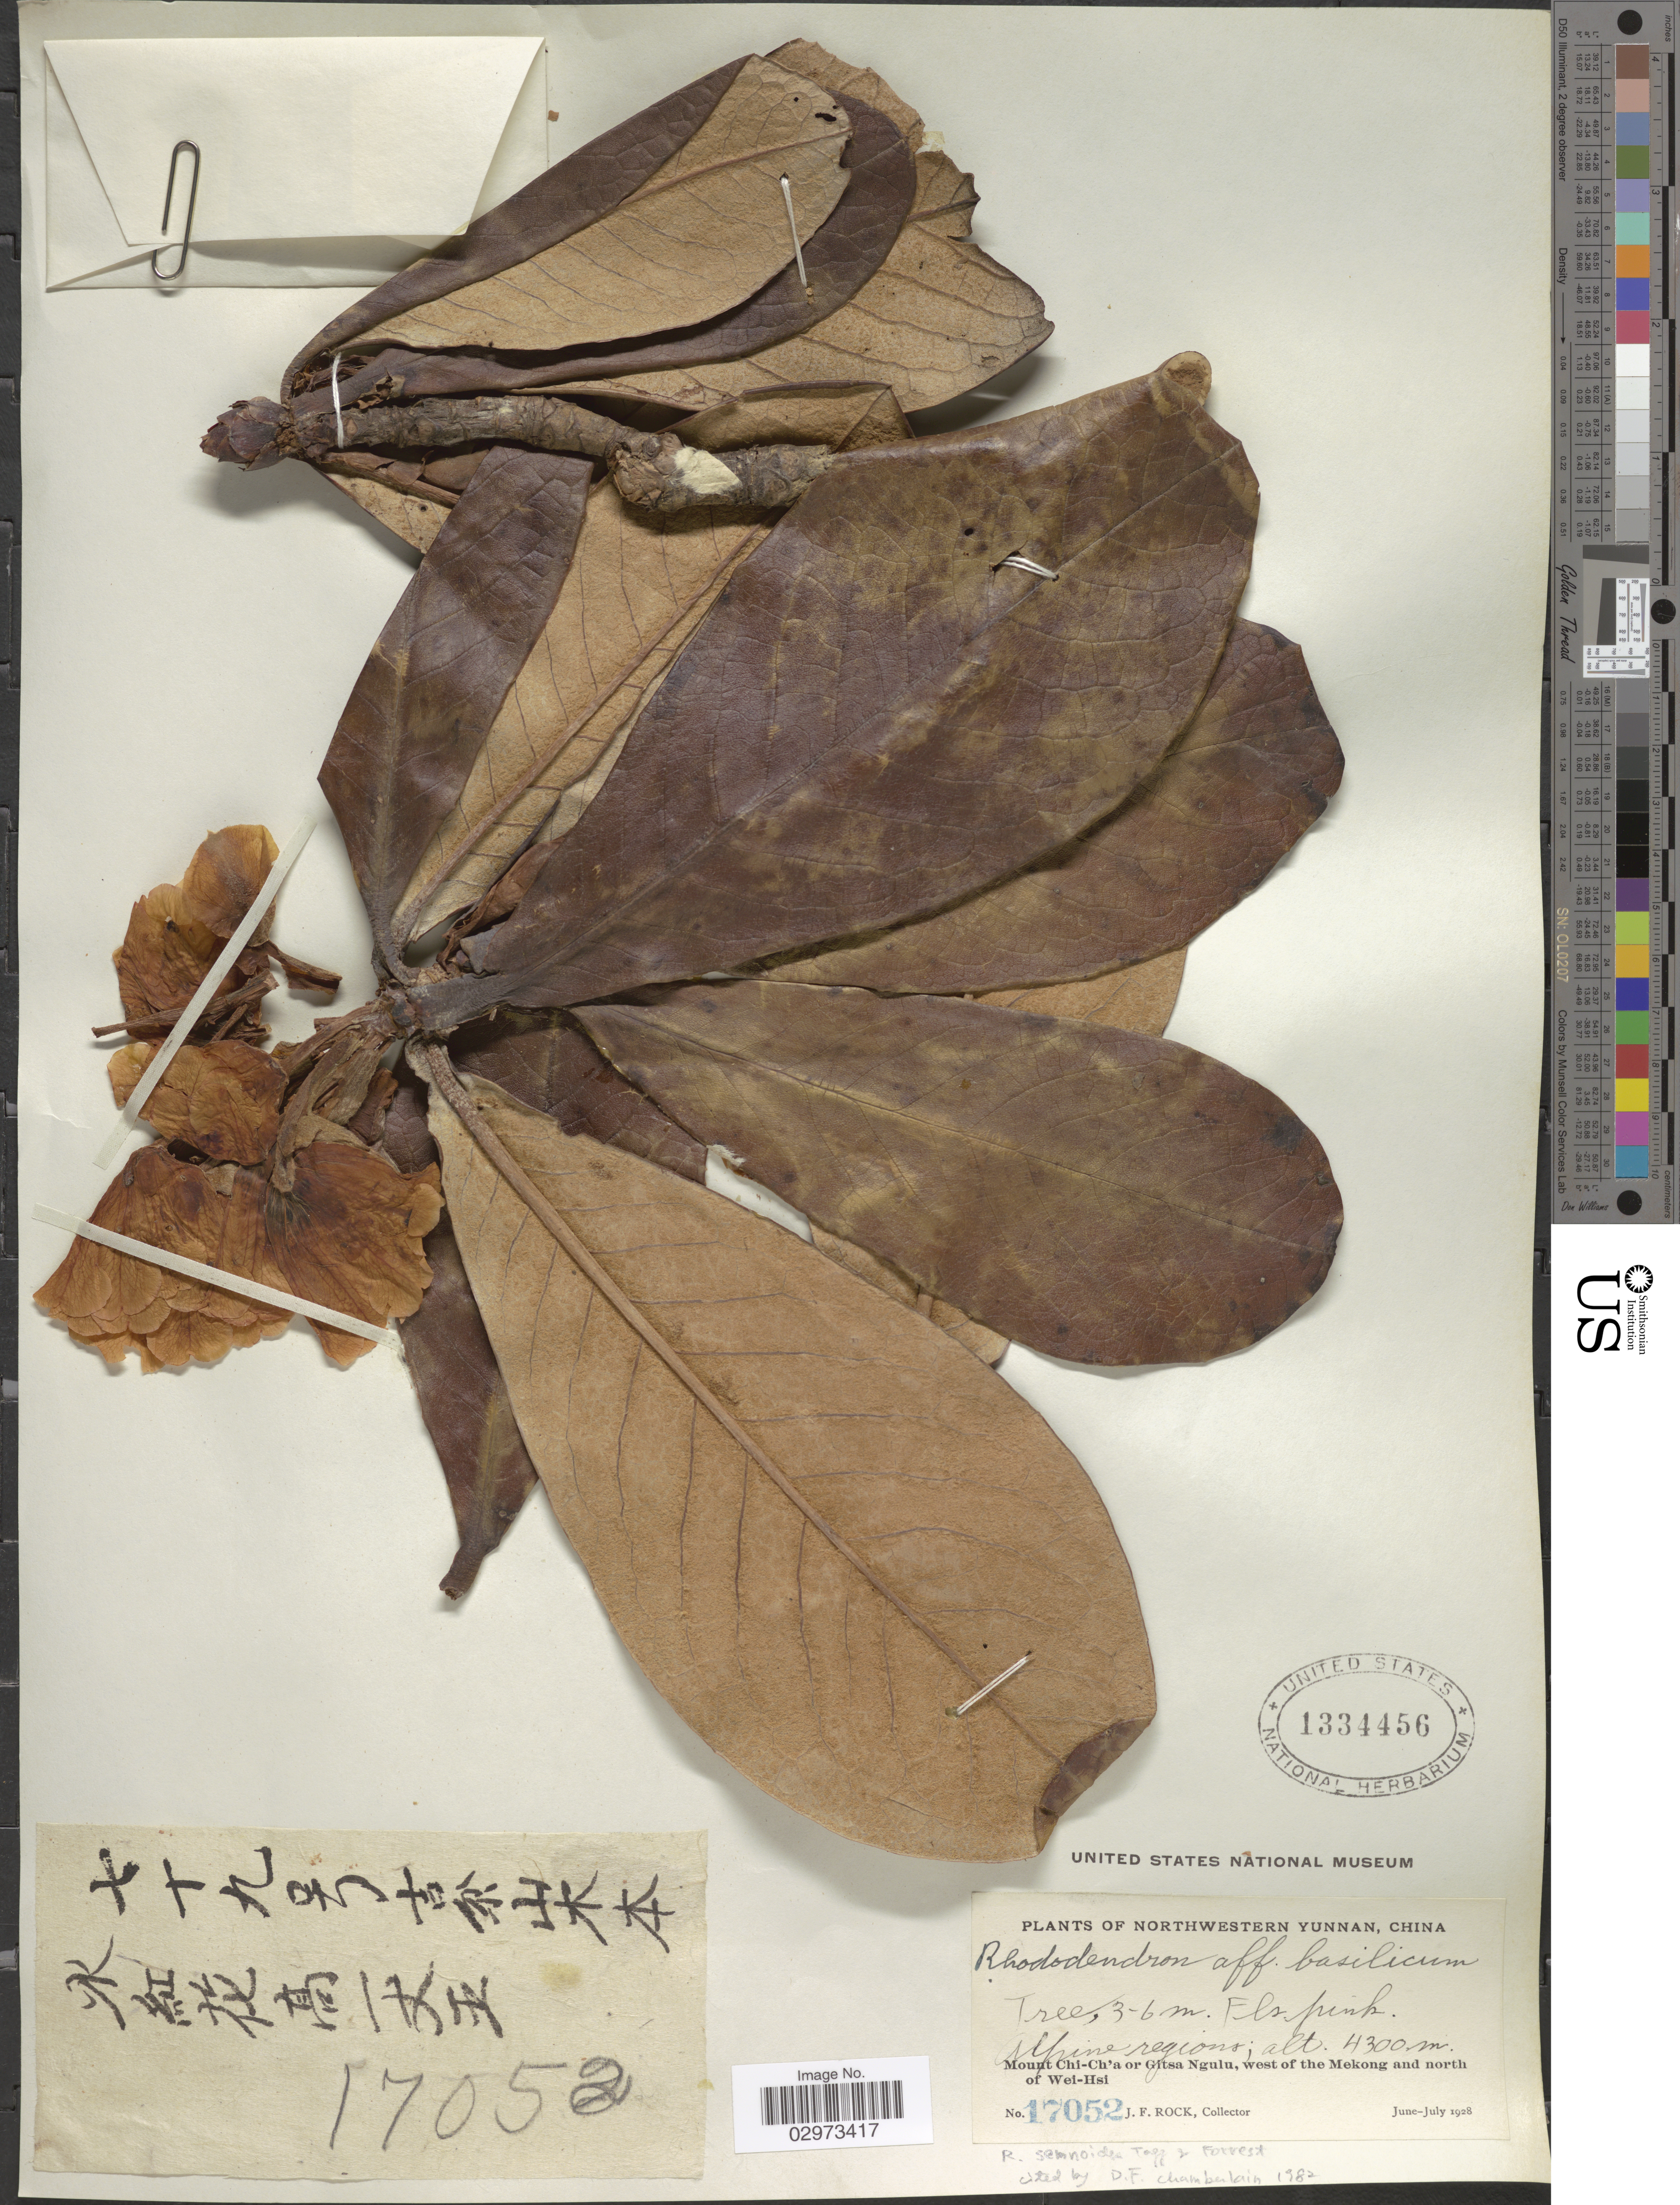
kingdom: Plantae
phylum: Tracheophyta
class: Magnoliopsida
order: Ericales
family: Ericaceae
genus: Rhododendron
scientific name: Rhododendron semnoides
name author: Tagg & Forrest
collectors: J. Rock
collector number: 17052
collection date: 1928-06/1928-07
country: China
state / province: Yunnan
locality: Northwestern Yunnan. Alpine regions. Mount Chi-Ch'a or Gitsa Ngulu, west of the Mekong and north of Wei-Hsi.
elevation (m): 4300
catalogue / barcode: US 1334456